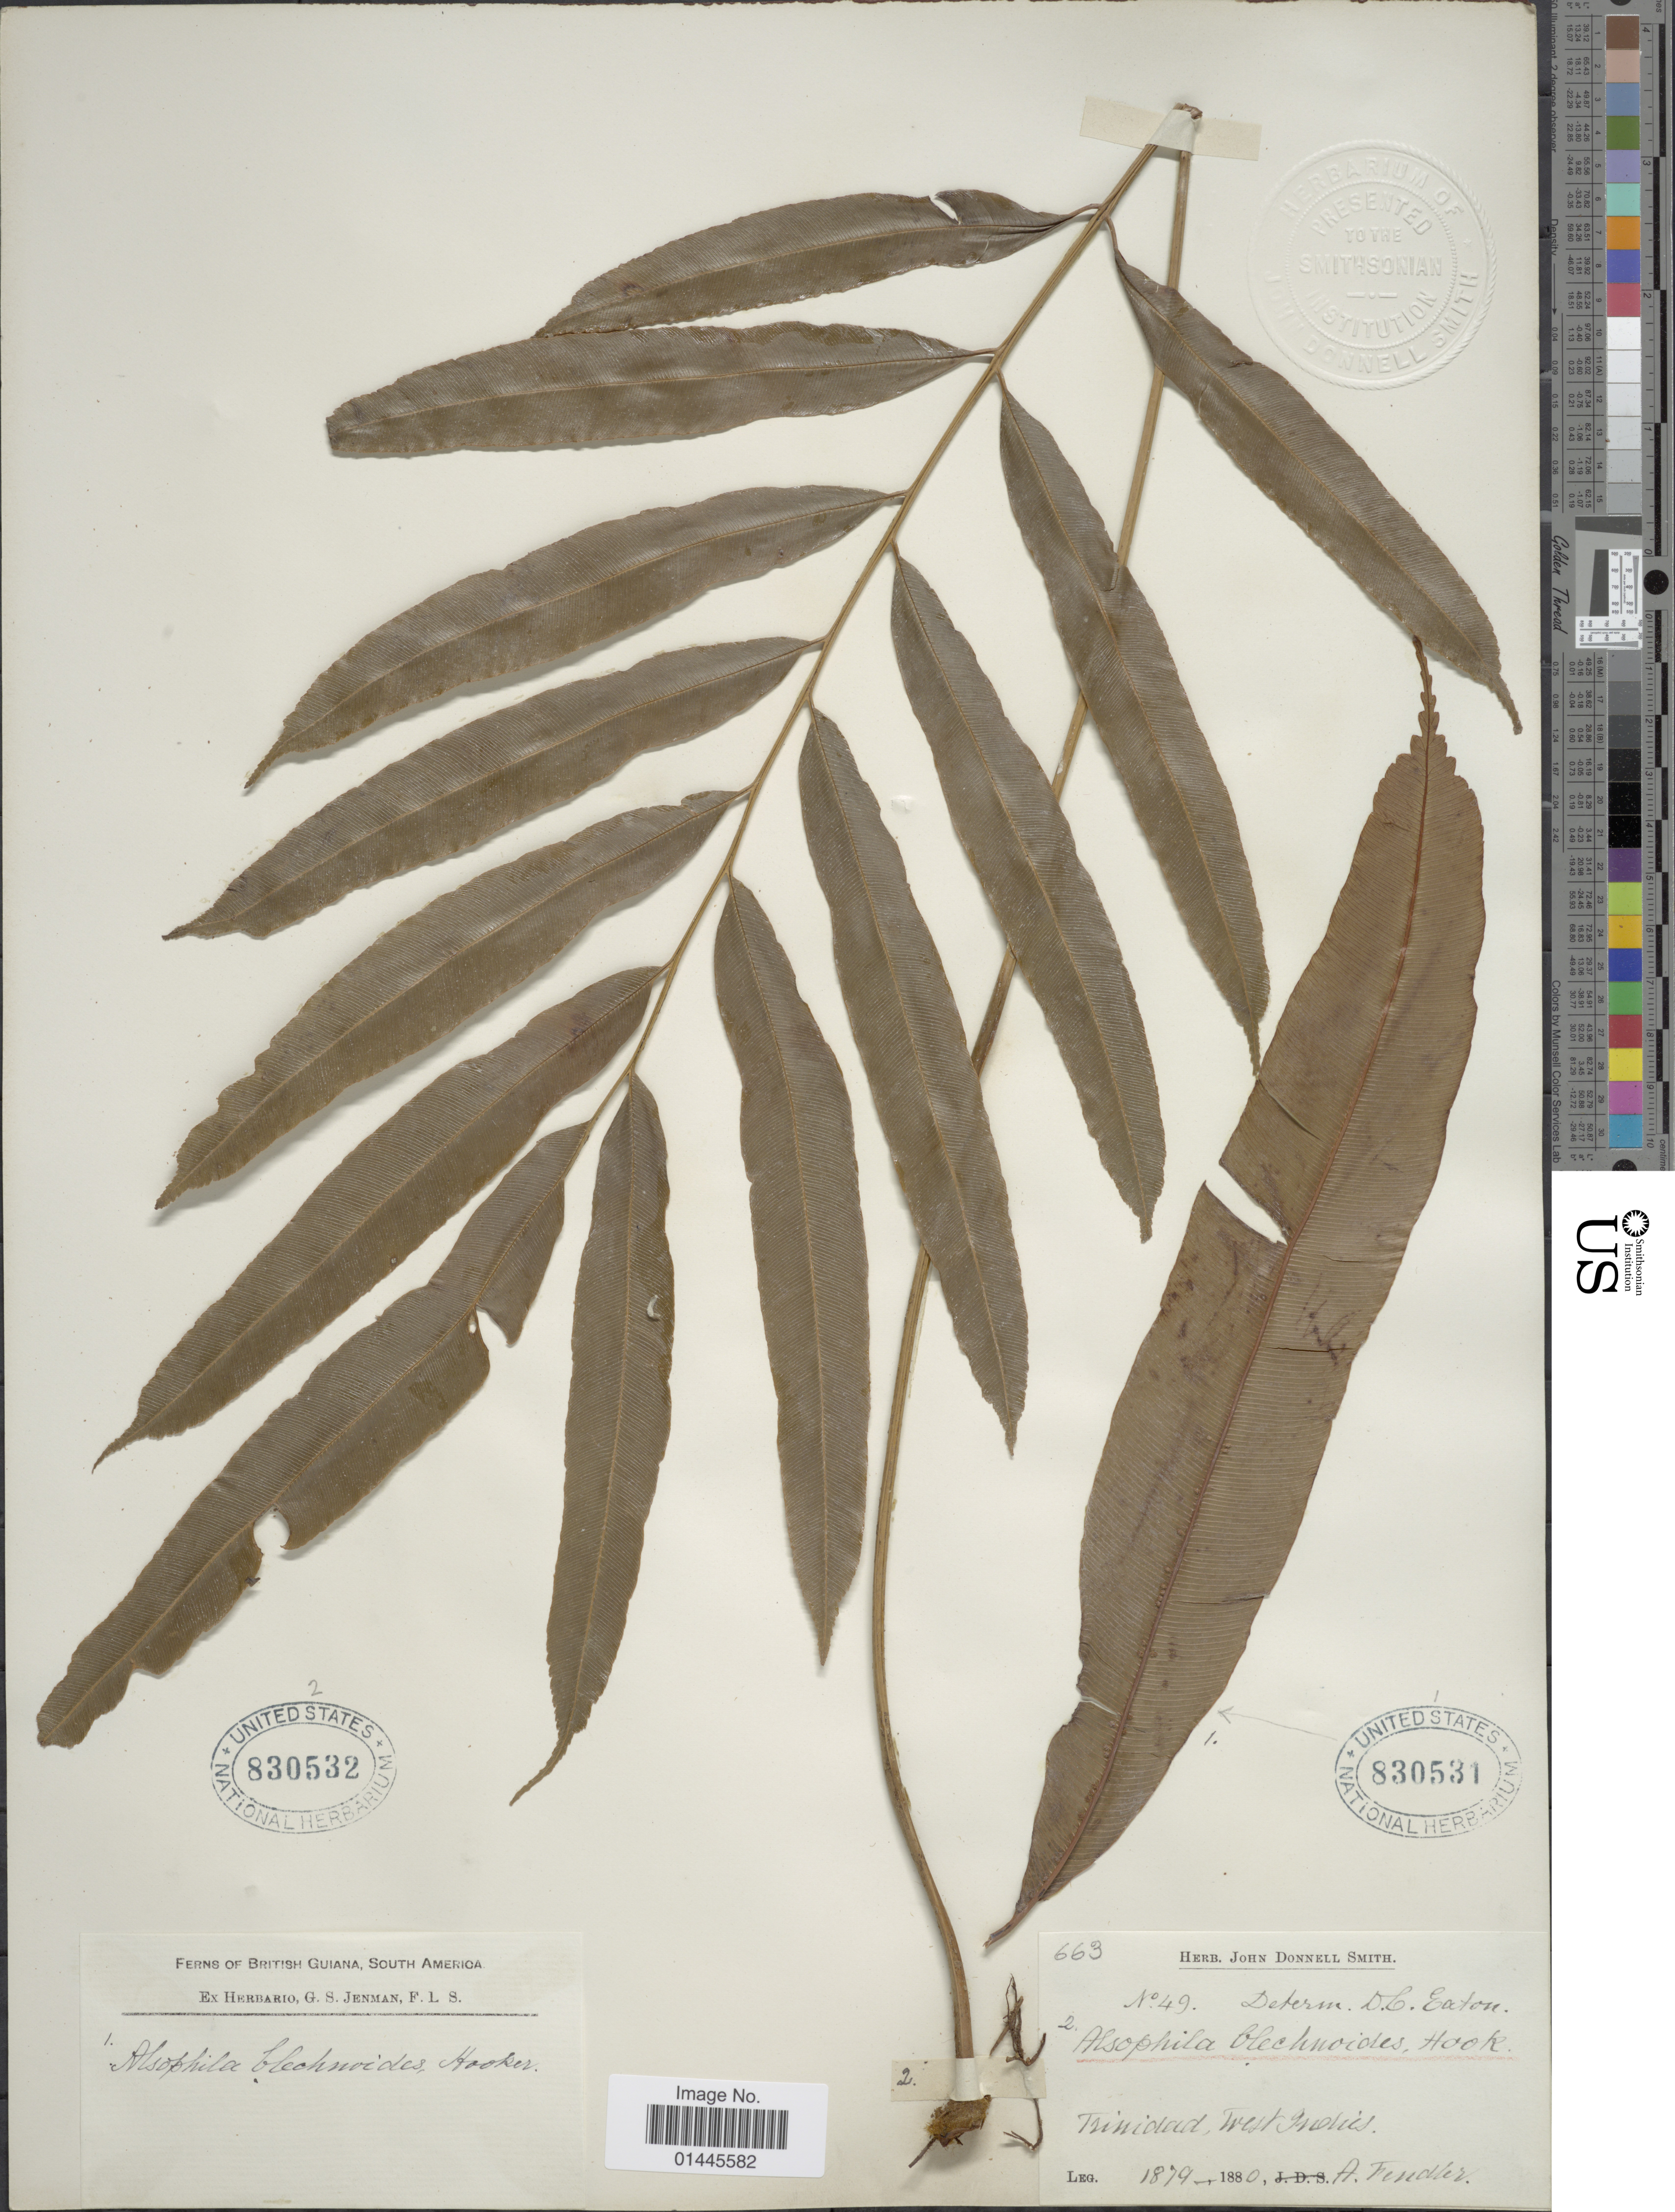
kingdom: Plantae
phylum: Tracheophyta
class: Polypodiopsida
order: Cyatheales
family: Metaxyaceae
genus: Metaxya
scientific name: Metaxya rostrata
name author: (Kunth) C. Presl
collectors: ex herb. George S. Jenman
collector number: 1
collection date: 1870/1880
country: Guyana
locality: British Guiana.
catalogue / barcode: US 830532-2